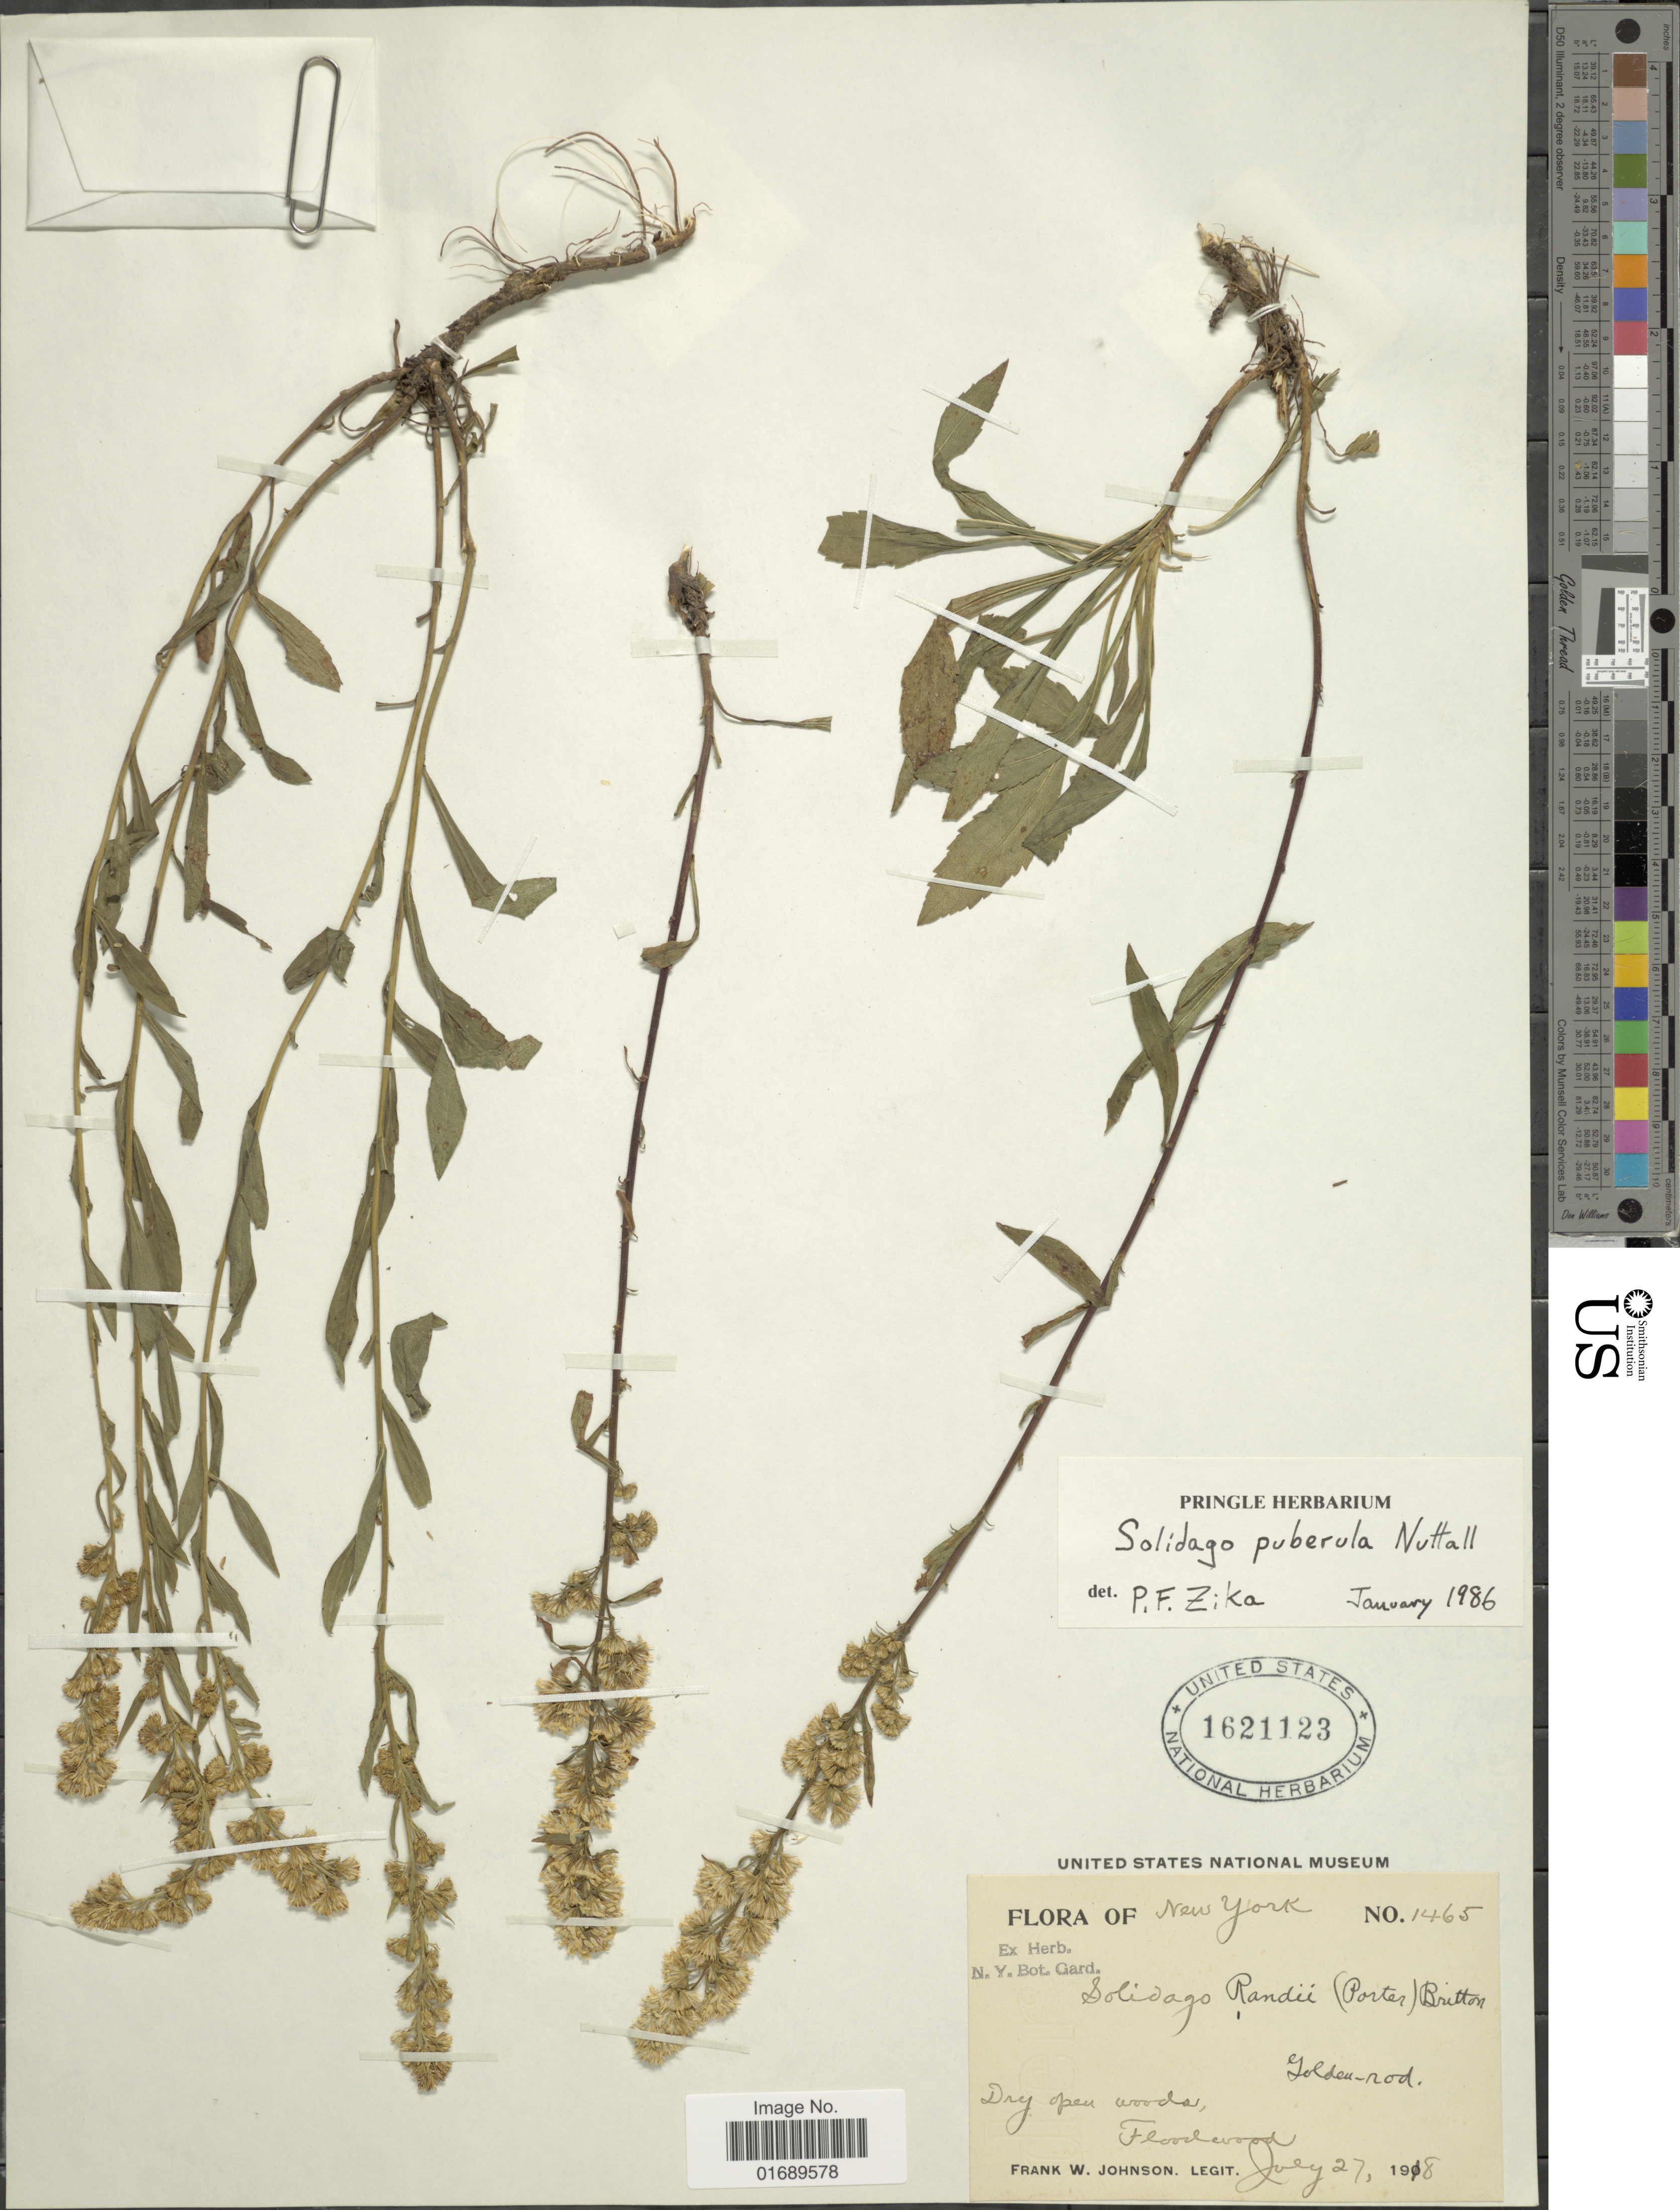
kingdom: Plantae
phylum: Tracheophyta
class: Magnoliopsida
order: Asterales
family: Asteraceae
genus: Solidago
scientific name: Solidago puberula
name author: Nutt.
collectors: F. W. Johnson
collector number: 1465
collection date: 1918-07-27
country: United States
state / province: New York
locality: Floodwood.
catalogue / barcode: US 1621123